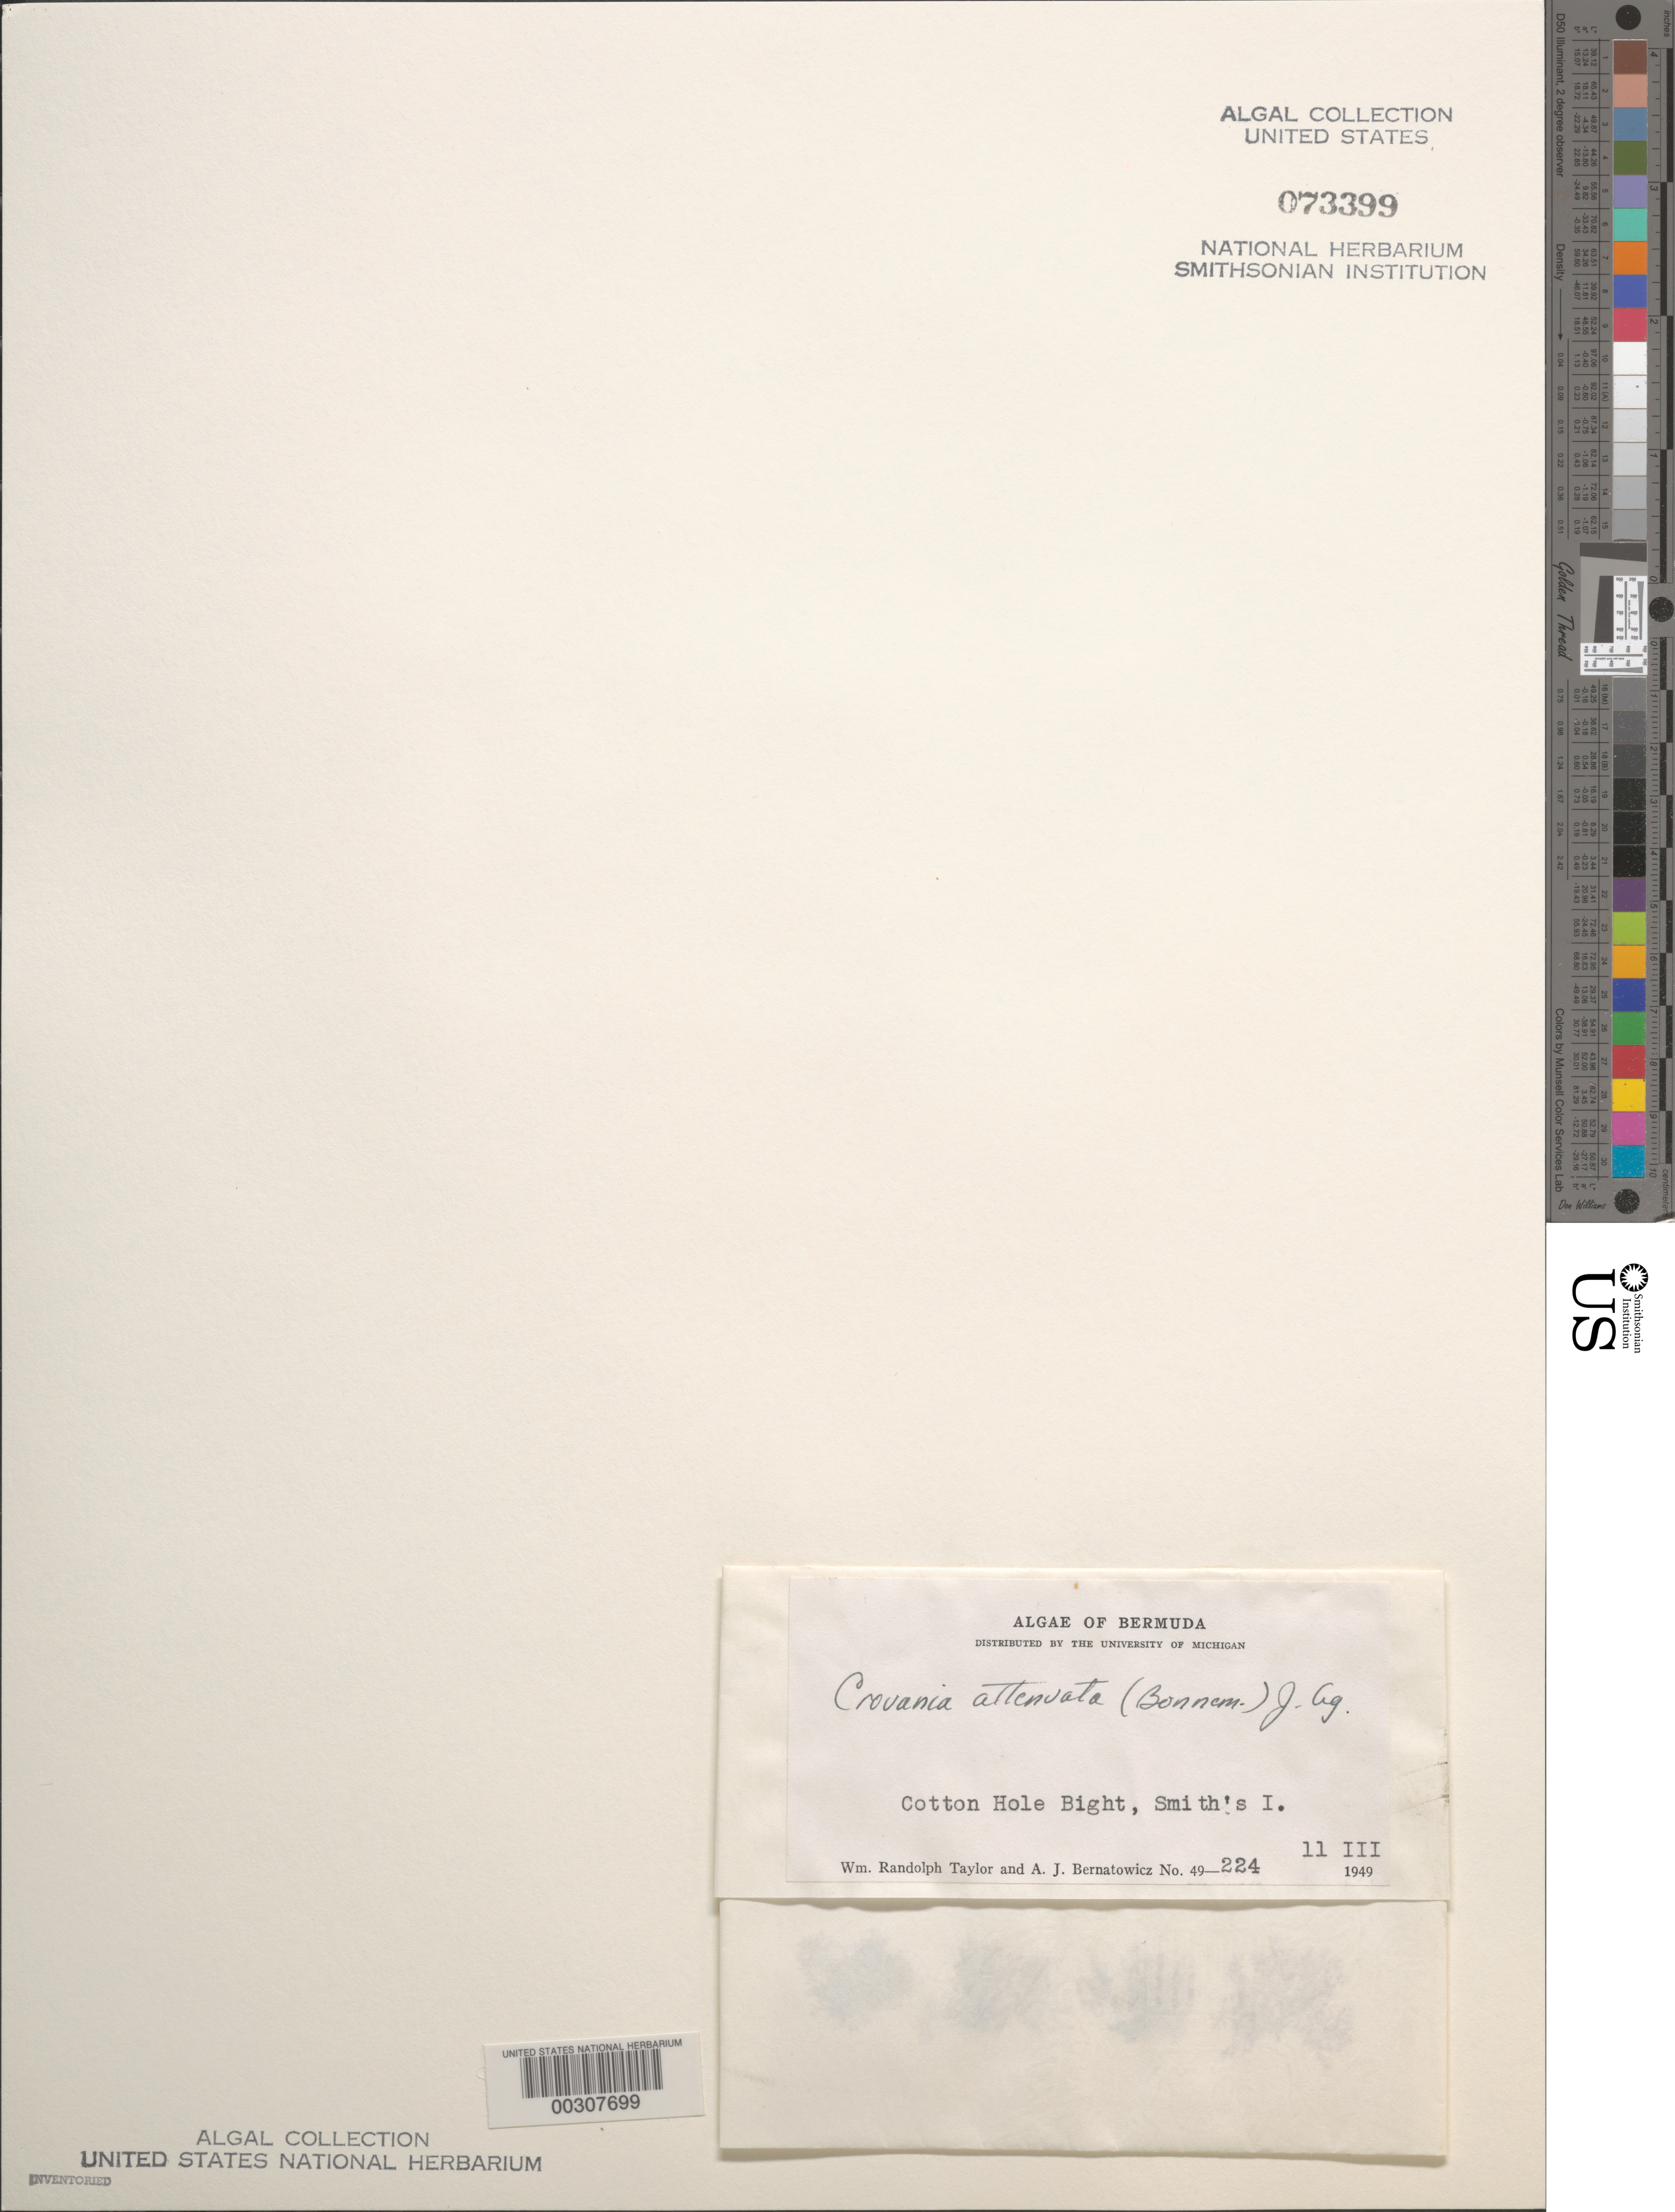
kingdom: Plantae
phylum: Rhodophyta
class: Florideophyceae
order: Ceramiales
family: Callithamniaceae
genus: Crouania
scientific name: Crouania attenuata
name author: (C. Agardh) J. Agardh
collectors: W. R. Taylor & A. Bernatowicz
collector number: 49-224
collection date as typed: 11 Mar 1949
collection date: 1949-03-11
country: Bermuda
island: Smith's Island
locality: Cotton Hole Bight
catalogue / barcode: US 73399